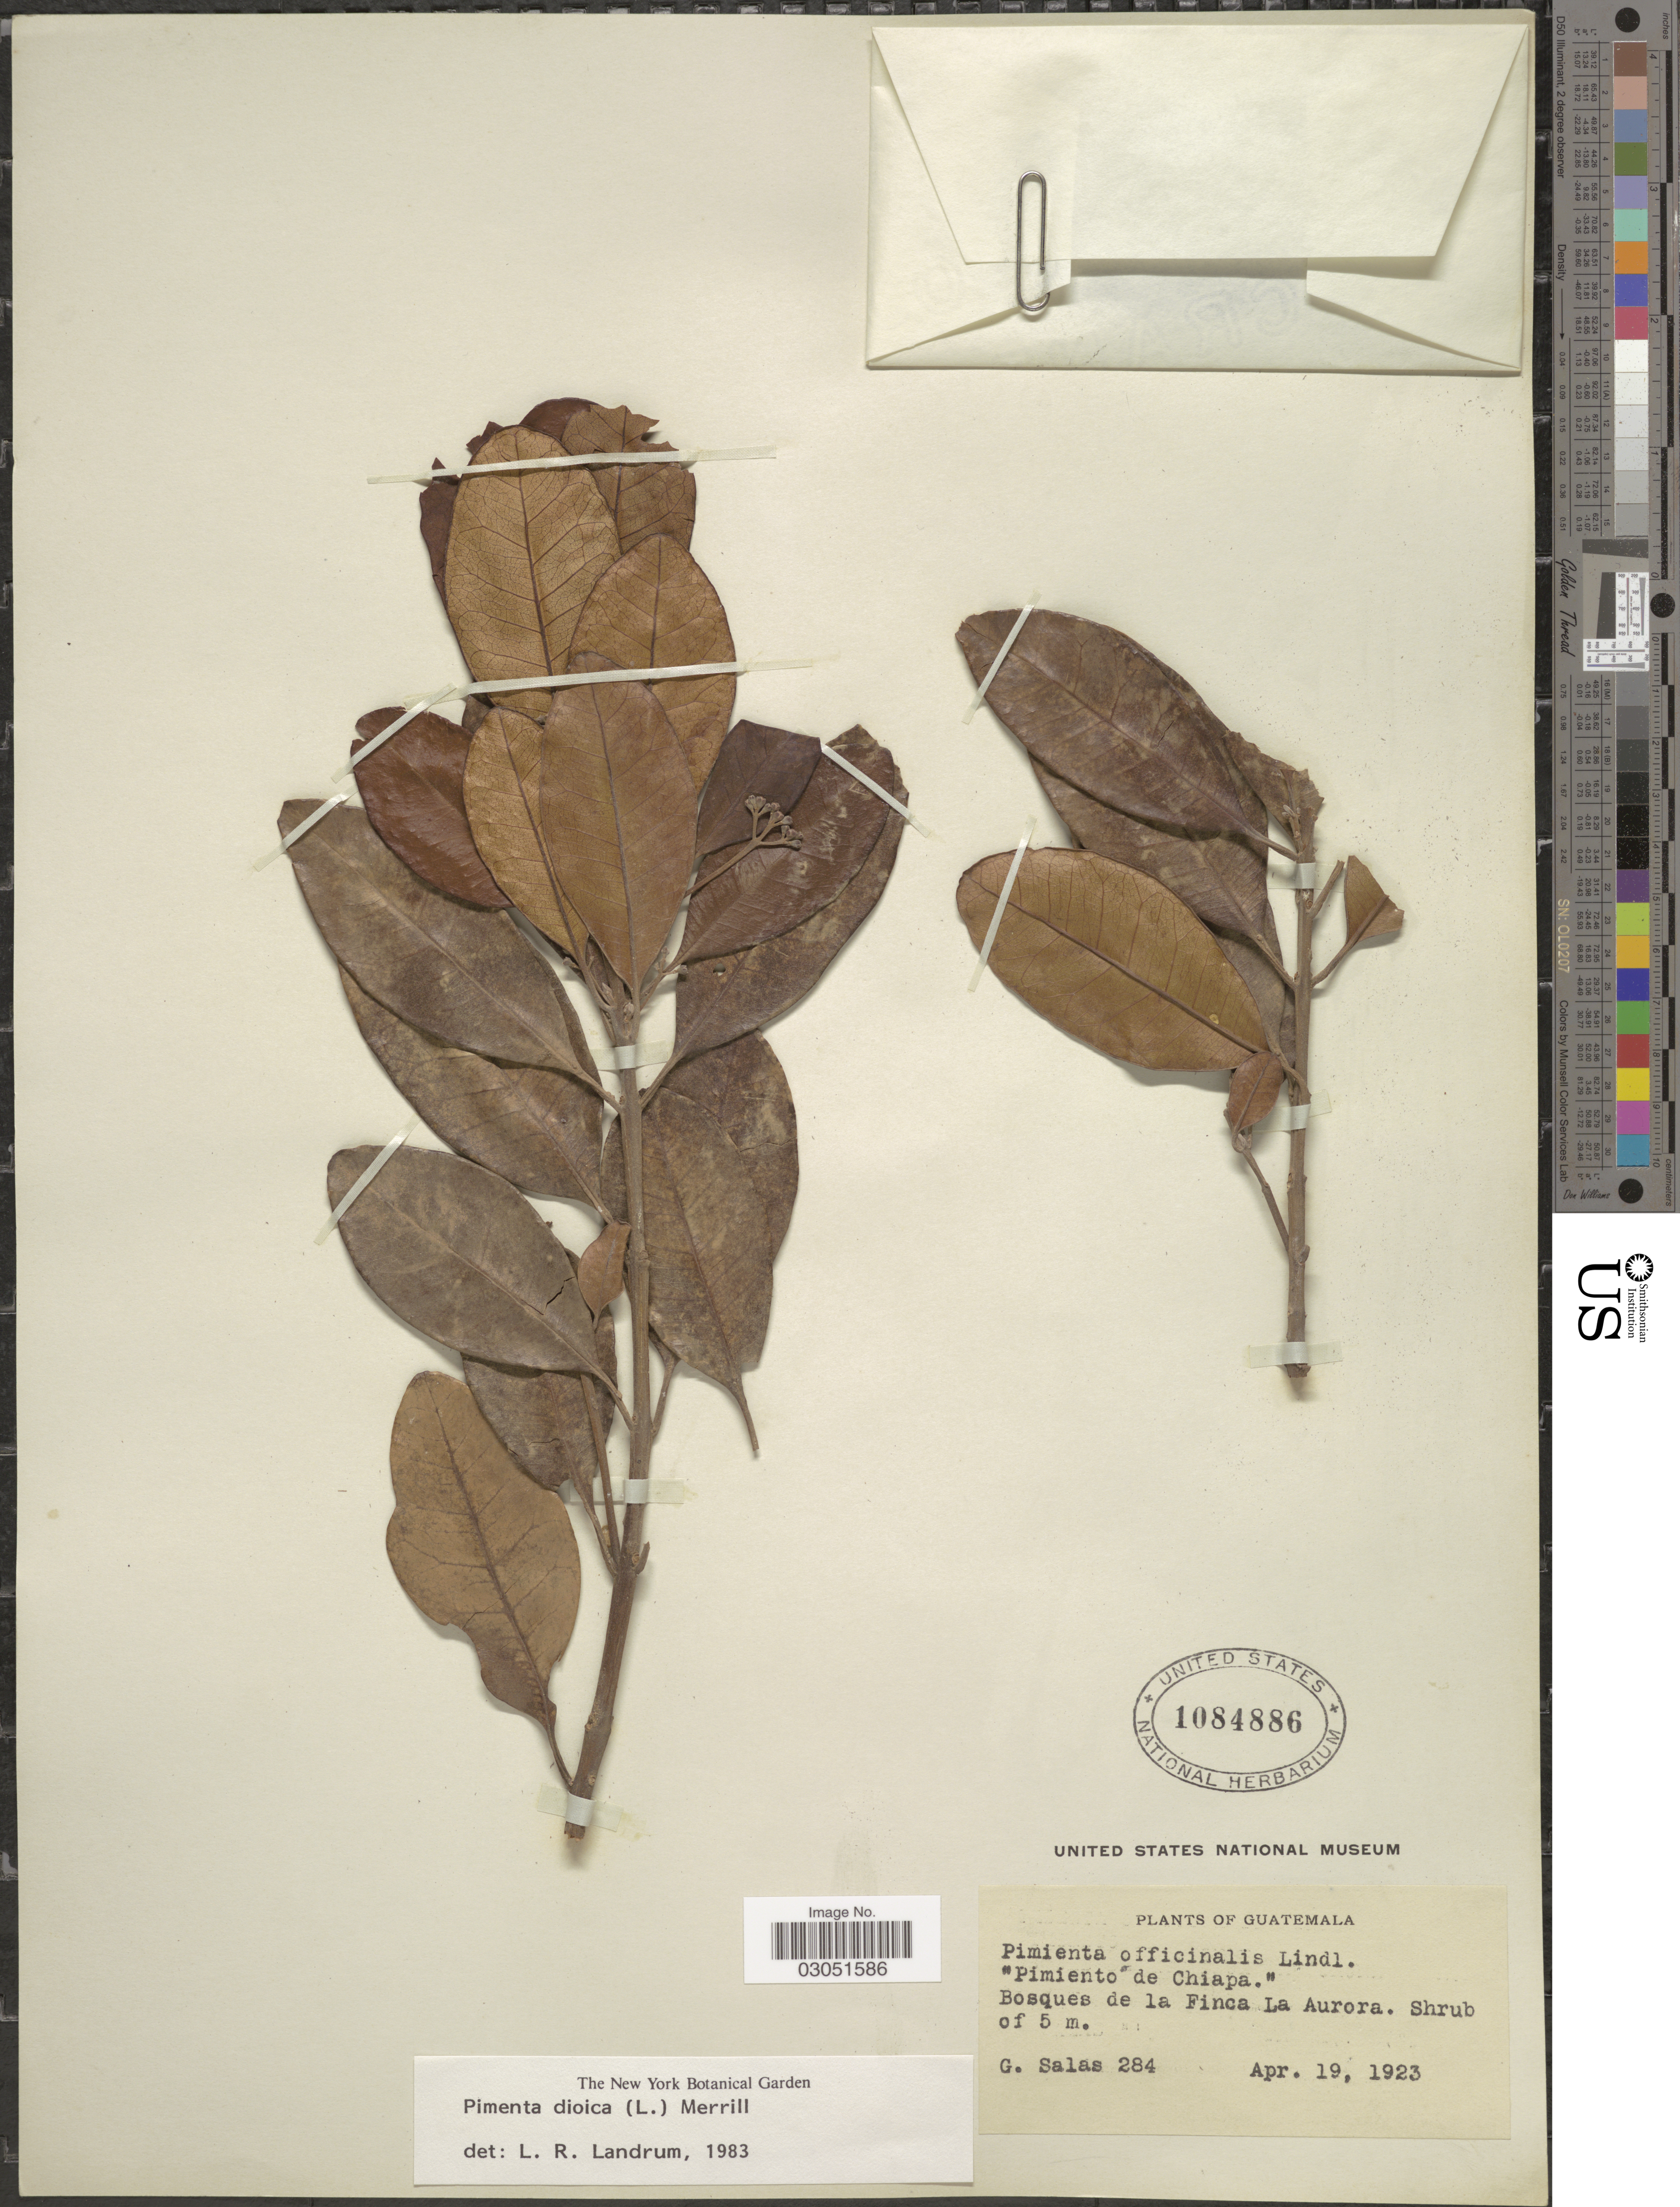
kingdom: Plantae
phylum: Tracheophyta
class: Magnoliopsida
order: Myrtales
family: Myrtaceae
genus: Pimenta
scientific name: Pimenta dioica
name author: (L.) Merr.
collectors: G. Salas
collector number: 284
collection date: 1923-04-19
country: Guatemala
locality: Primiento de Chiapa.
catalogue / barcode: US 1084886